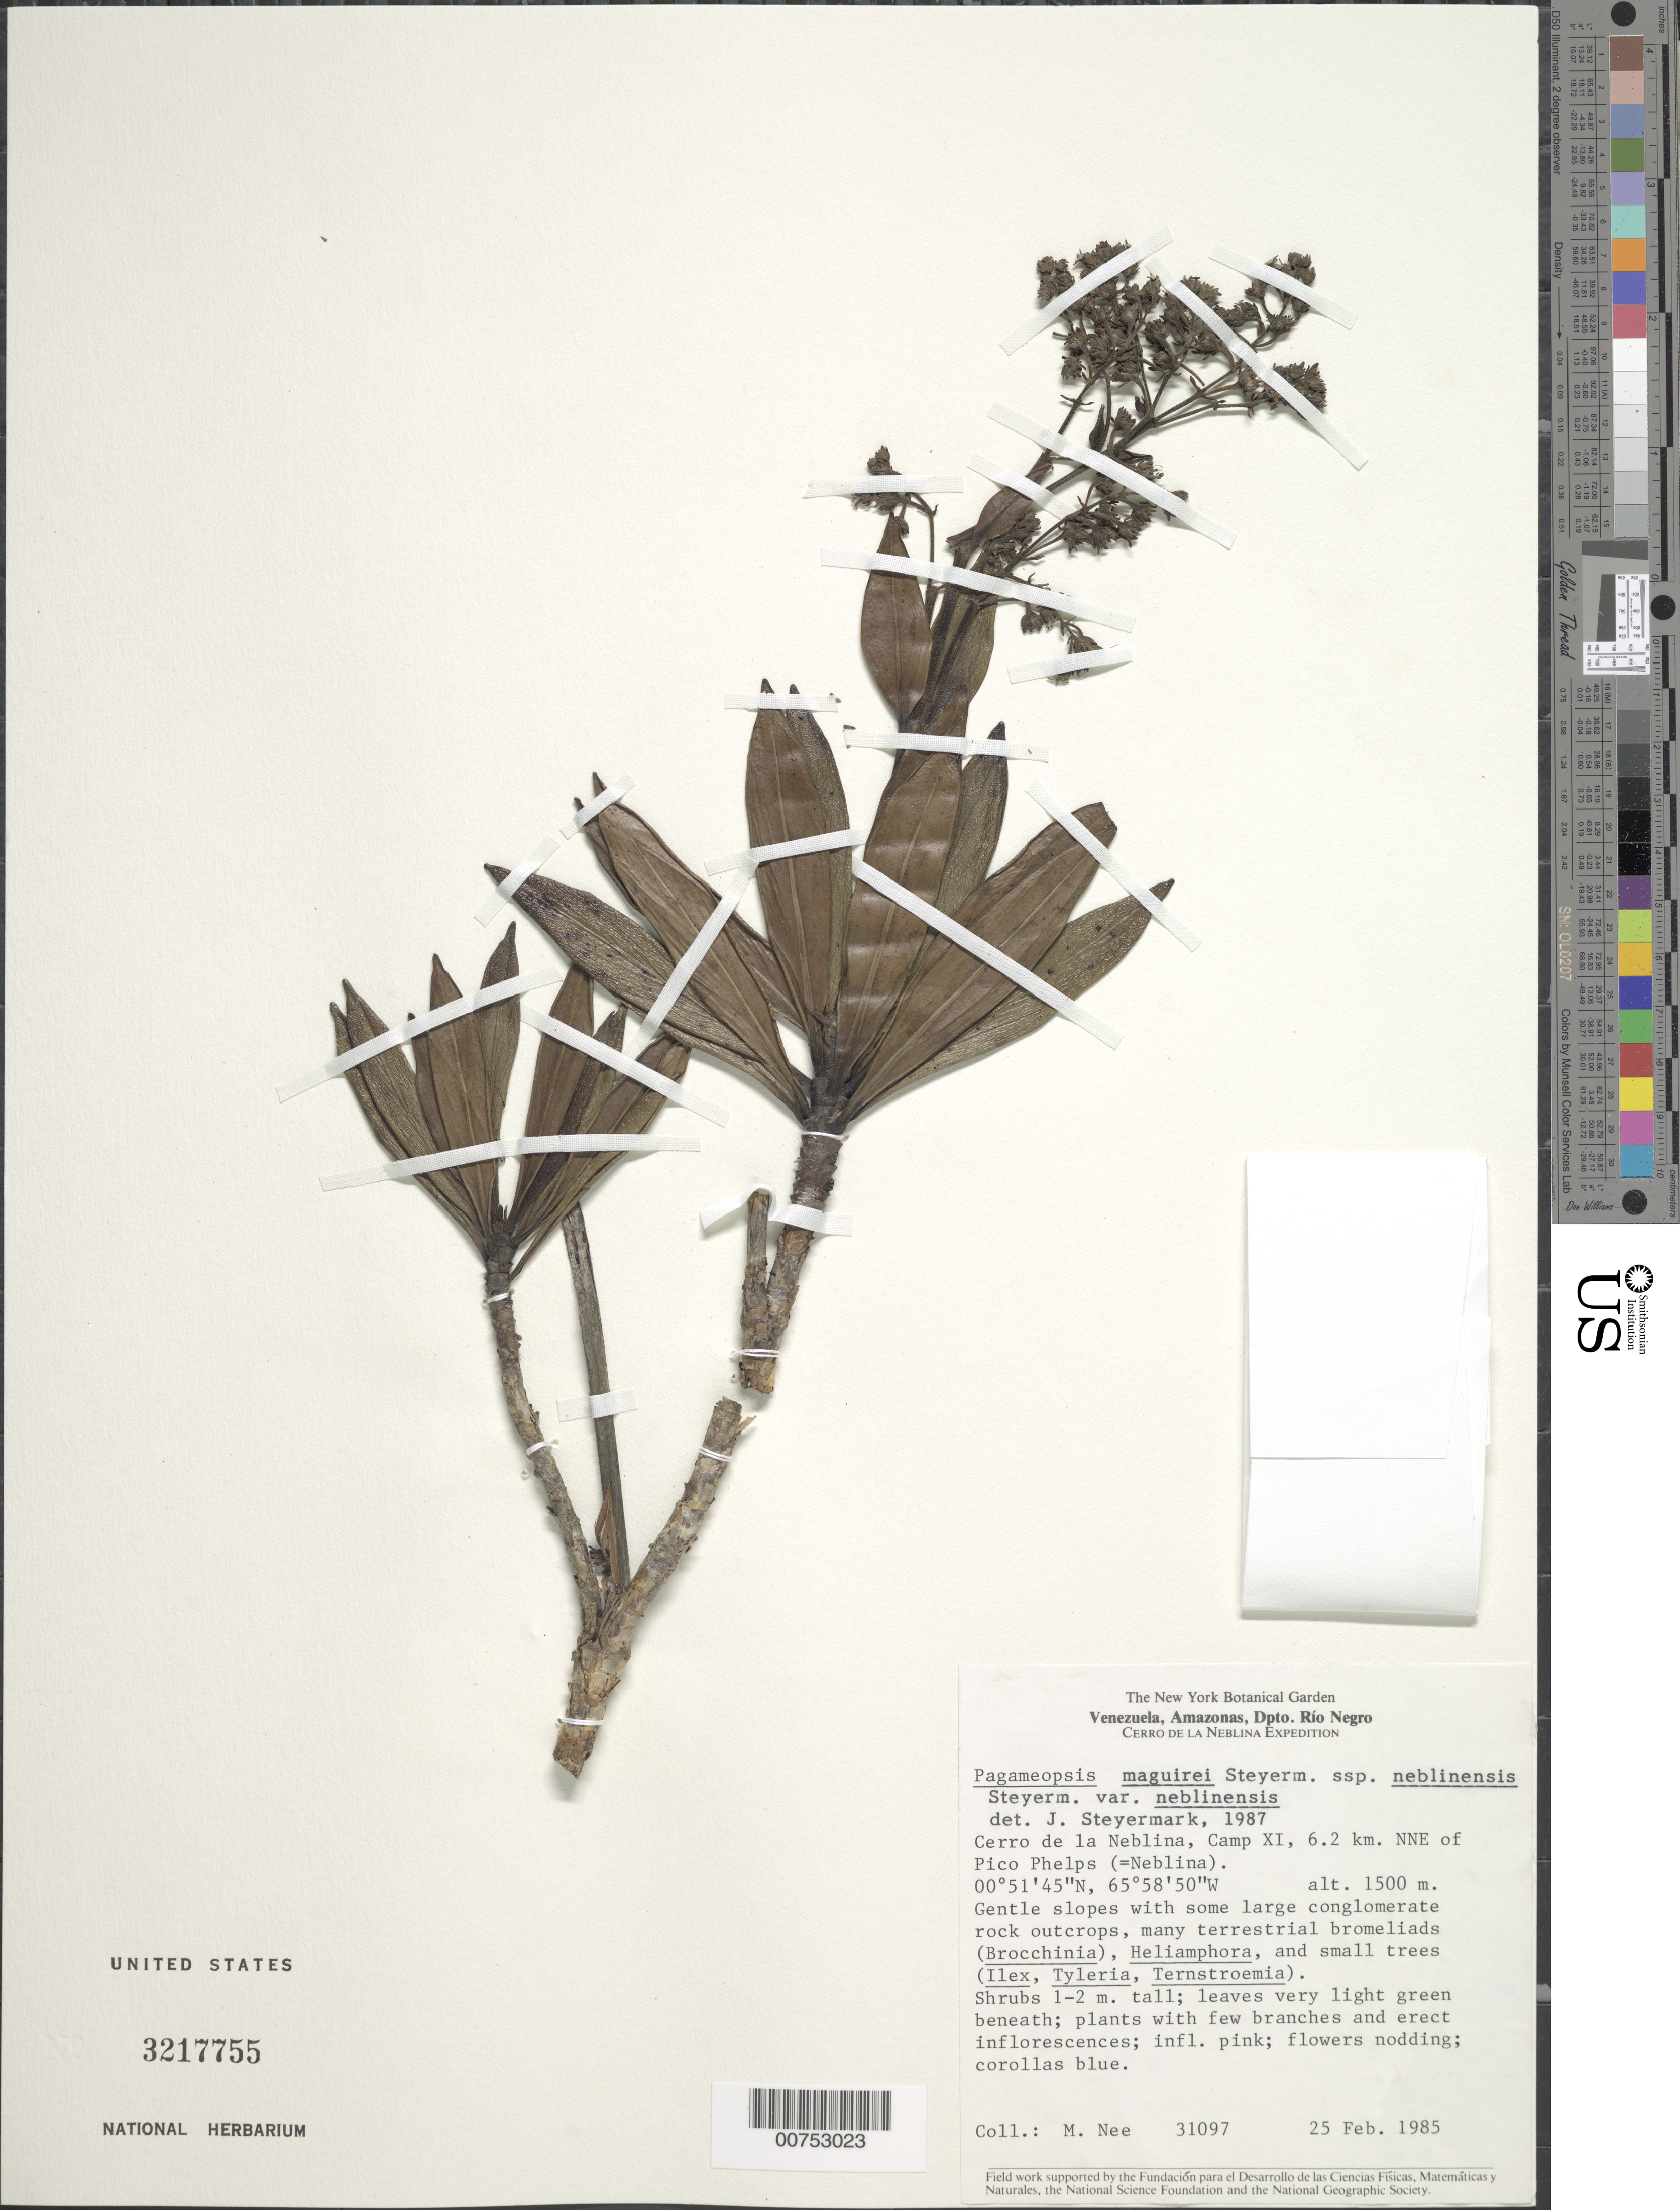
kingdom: Plantae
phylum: Tracheophyta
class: Magnoliopsida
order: Gentianales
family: Rubiaceae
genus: Pagameopsis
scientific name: Pagameopsis maguirei var. neblinensis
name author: Steyerm.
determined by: Steyermark, Julian A., (VEN)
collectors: M. Nee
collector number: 31097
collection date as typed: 25-Feb-85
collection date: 1985-02-25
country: Venezuela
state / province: Amazonas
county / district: Río Negro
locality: Cerro de la Neblina, Camp XI, 6.2 km NNE of Pico Phelps (=Neblina)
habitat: Gentle slopes with some large conglomerate rock outcrops, many terrestrial bromeliads and small trees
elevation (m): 1500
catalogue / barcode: US 3217755